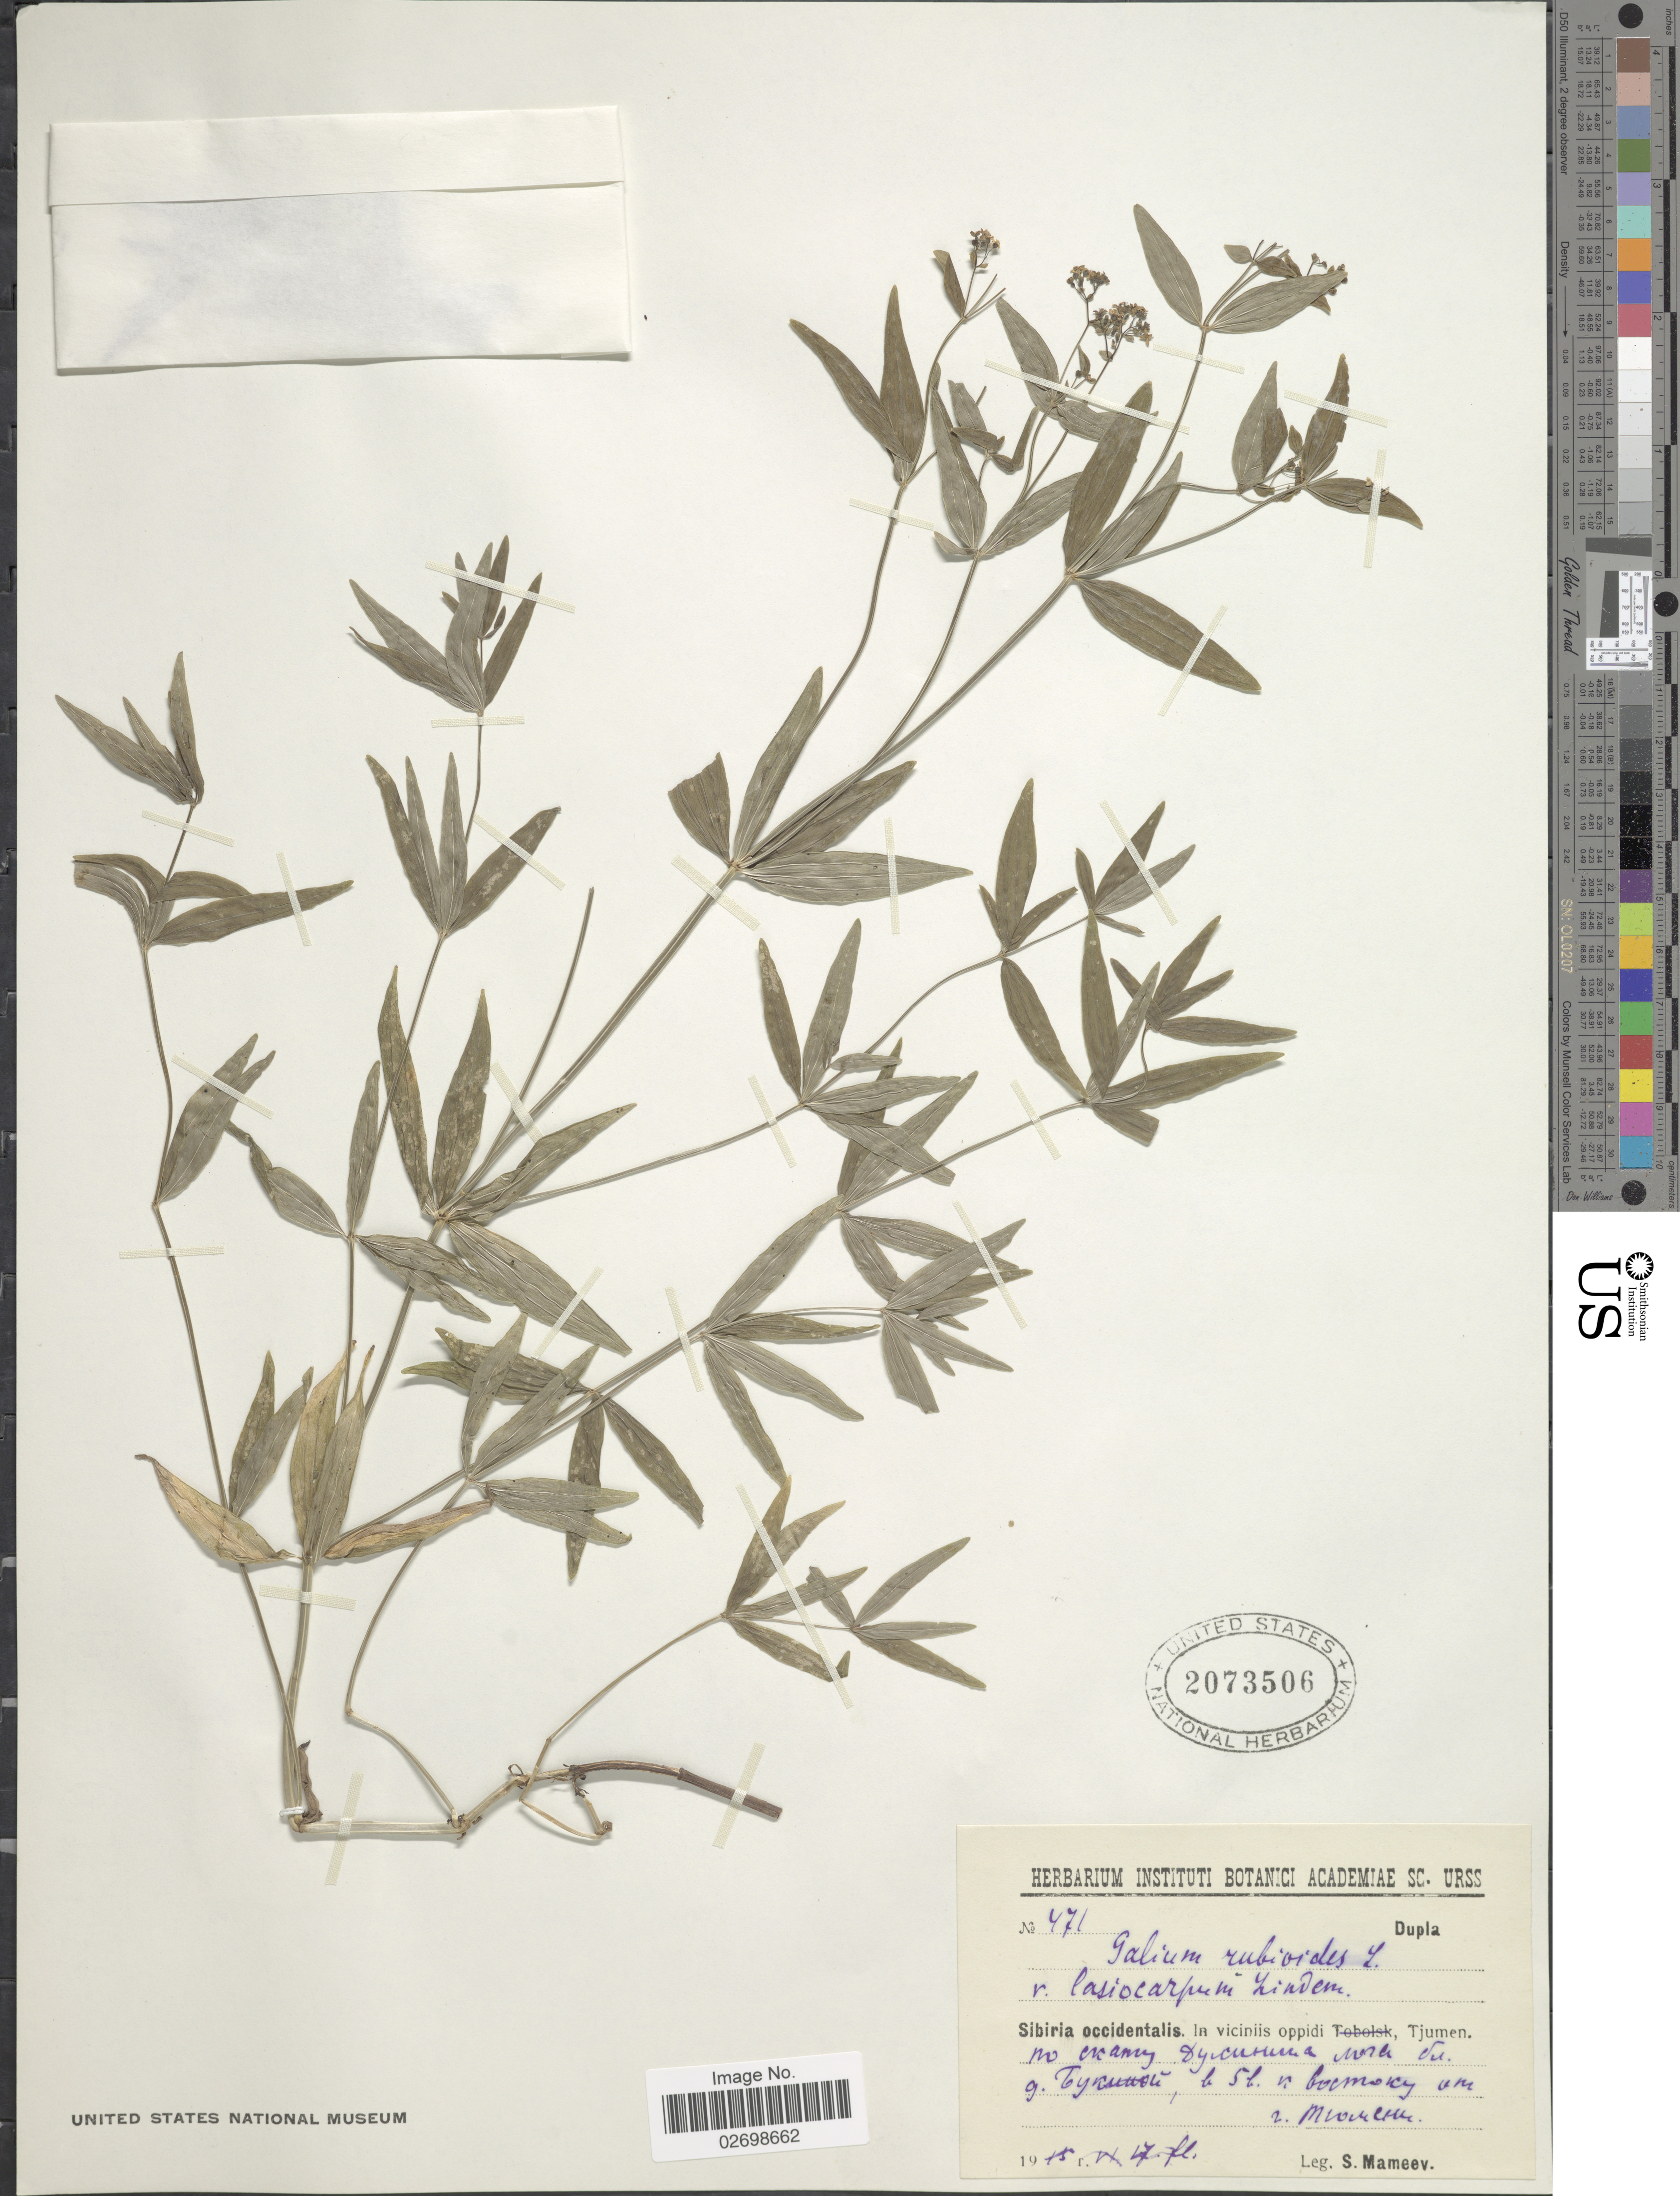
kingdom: Plantae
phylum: Tracheophyta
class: Magnoliopsida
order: Gentianales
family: Rubiaceae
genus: Galium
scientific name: Galium rubioides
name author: L.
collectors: S. Mameev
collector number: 471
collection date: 1915-06-17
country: Russian Federation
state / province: Tyumen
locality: Sibiria occidentalis: In viciniis oppidi, Tjumen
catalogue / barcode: US 2073506